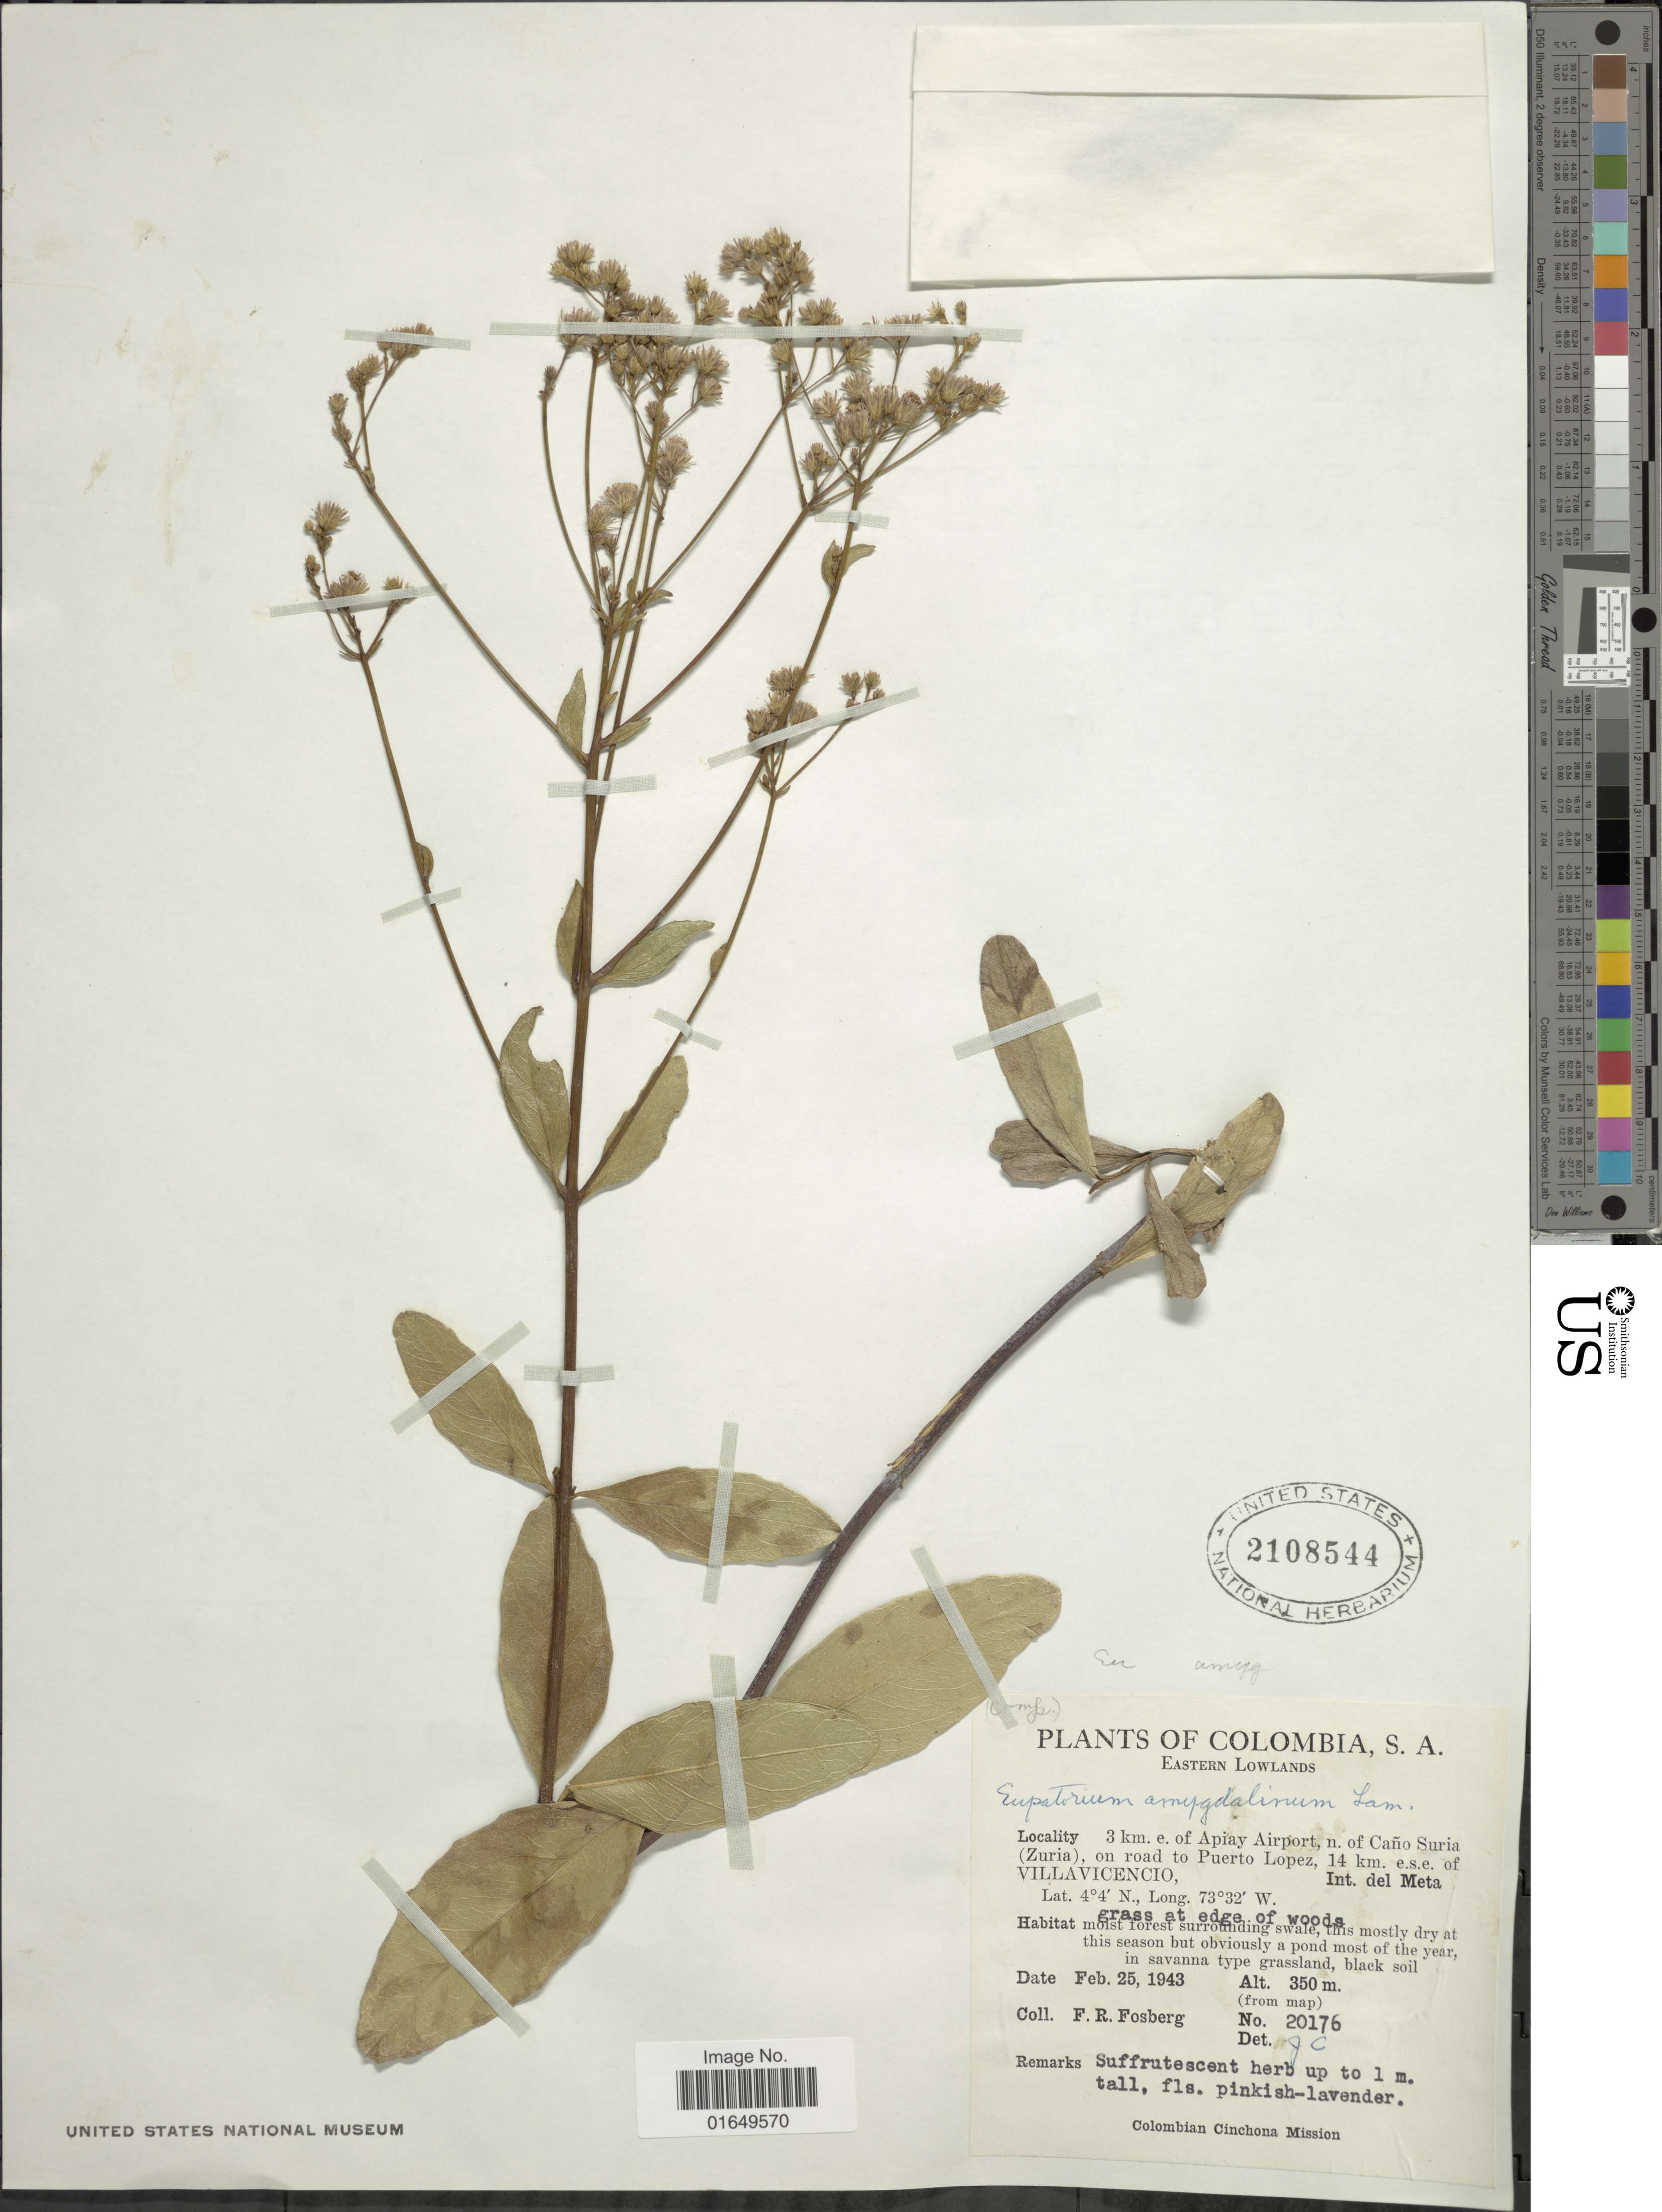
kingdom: Plantae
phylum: Tracheophyta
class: Magnoliopsida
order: Asterales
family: Asteraceae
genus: Ayapana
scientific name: Ayapana amygdalina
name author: (Lam.) R.M. King & H. Rob.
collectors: F. R. Fosberg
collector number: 21076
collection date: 1943-02-25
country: Colombia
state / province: Meta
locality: Eastern Lowlands. 3km. e. of Apiay Airport, n. of Caño Suria (Zuria), on road to Puerto Lopez, 14 km. e.s.e. of Villavicencio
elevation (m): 350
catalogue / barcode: US 2108544